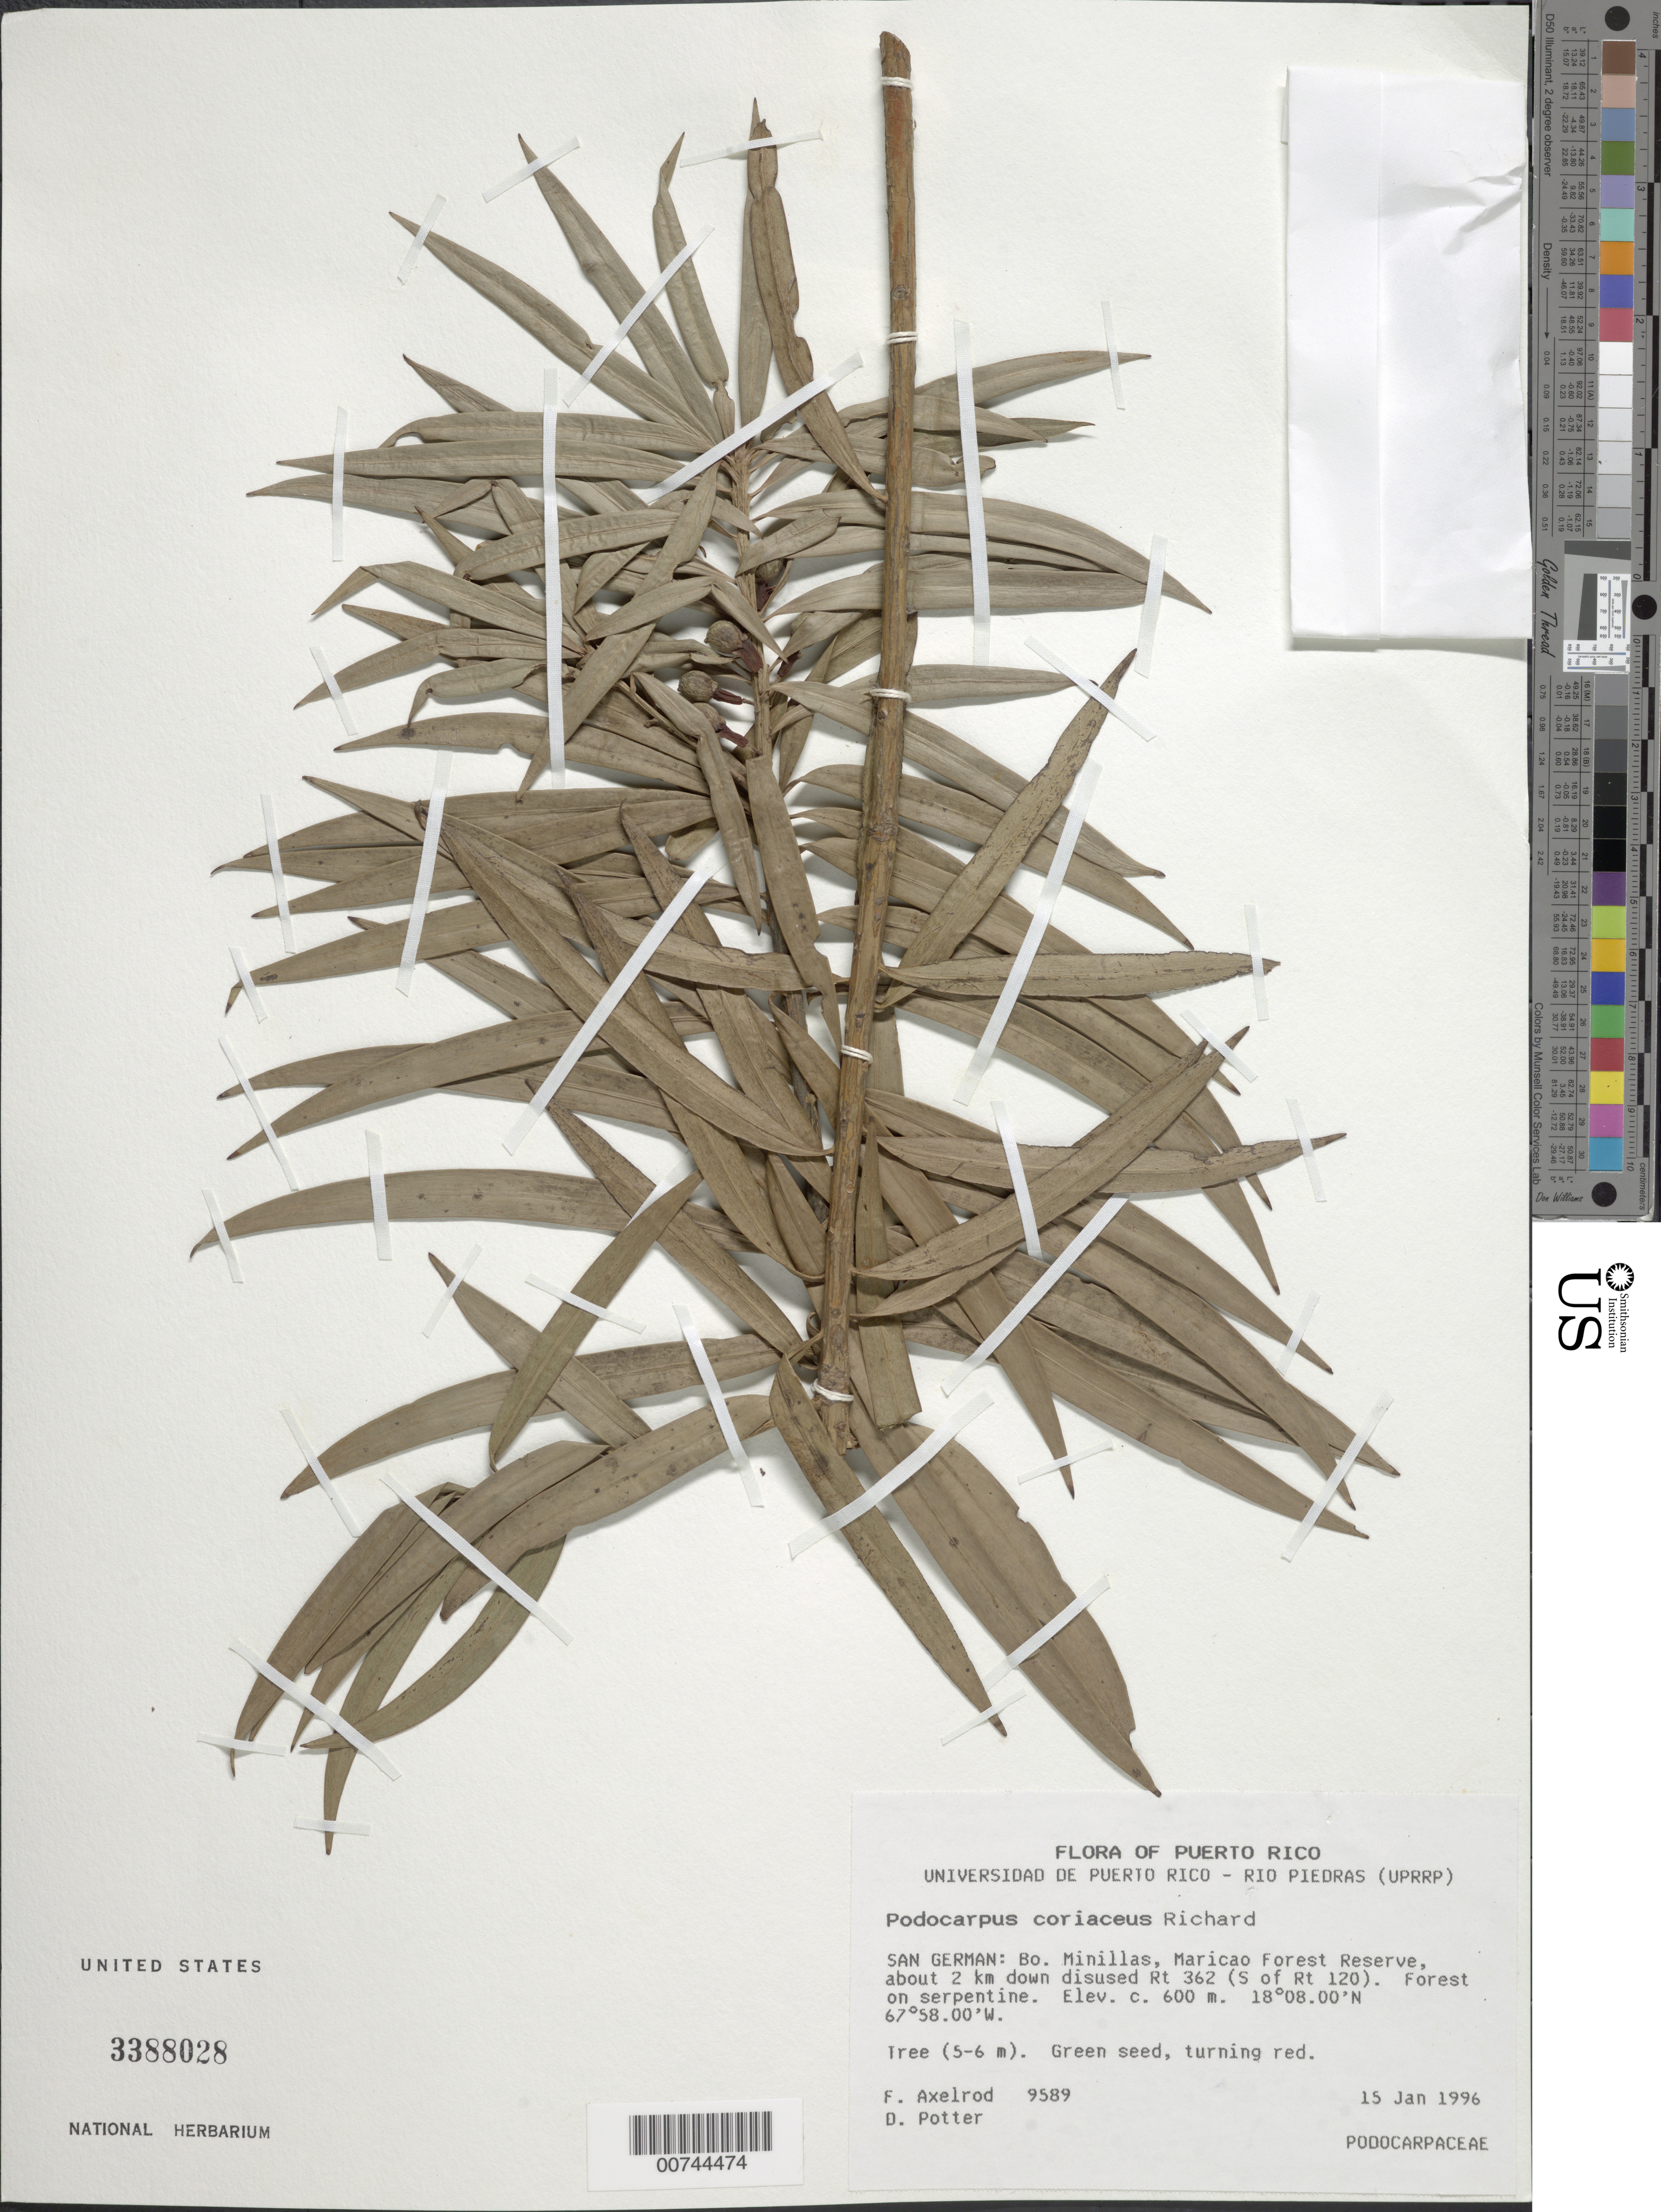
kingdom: Plantae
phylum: Tracheophyta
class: Pinopsida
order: Pinales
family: Podocarpaceae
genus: Podocarpus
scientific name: Podocarpus coriaceus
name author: Rich. & A. Rich.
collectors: F. S. Axelrod & D. Potter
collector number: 9589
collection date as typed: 15 Jan 1996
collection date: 1996-01-15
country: Puerto Rico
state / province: San Germán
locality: Bo. Minillas, Maricao Forest Reserve, about 2 km down disused Rt. 362 (S of Rt. 120).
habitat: Forest on serpentine.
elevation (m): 600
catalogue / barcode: US 3388028